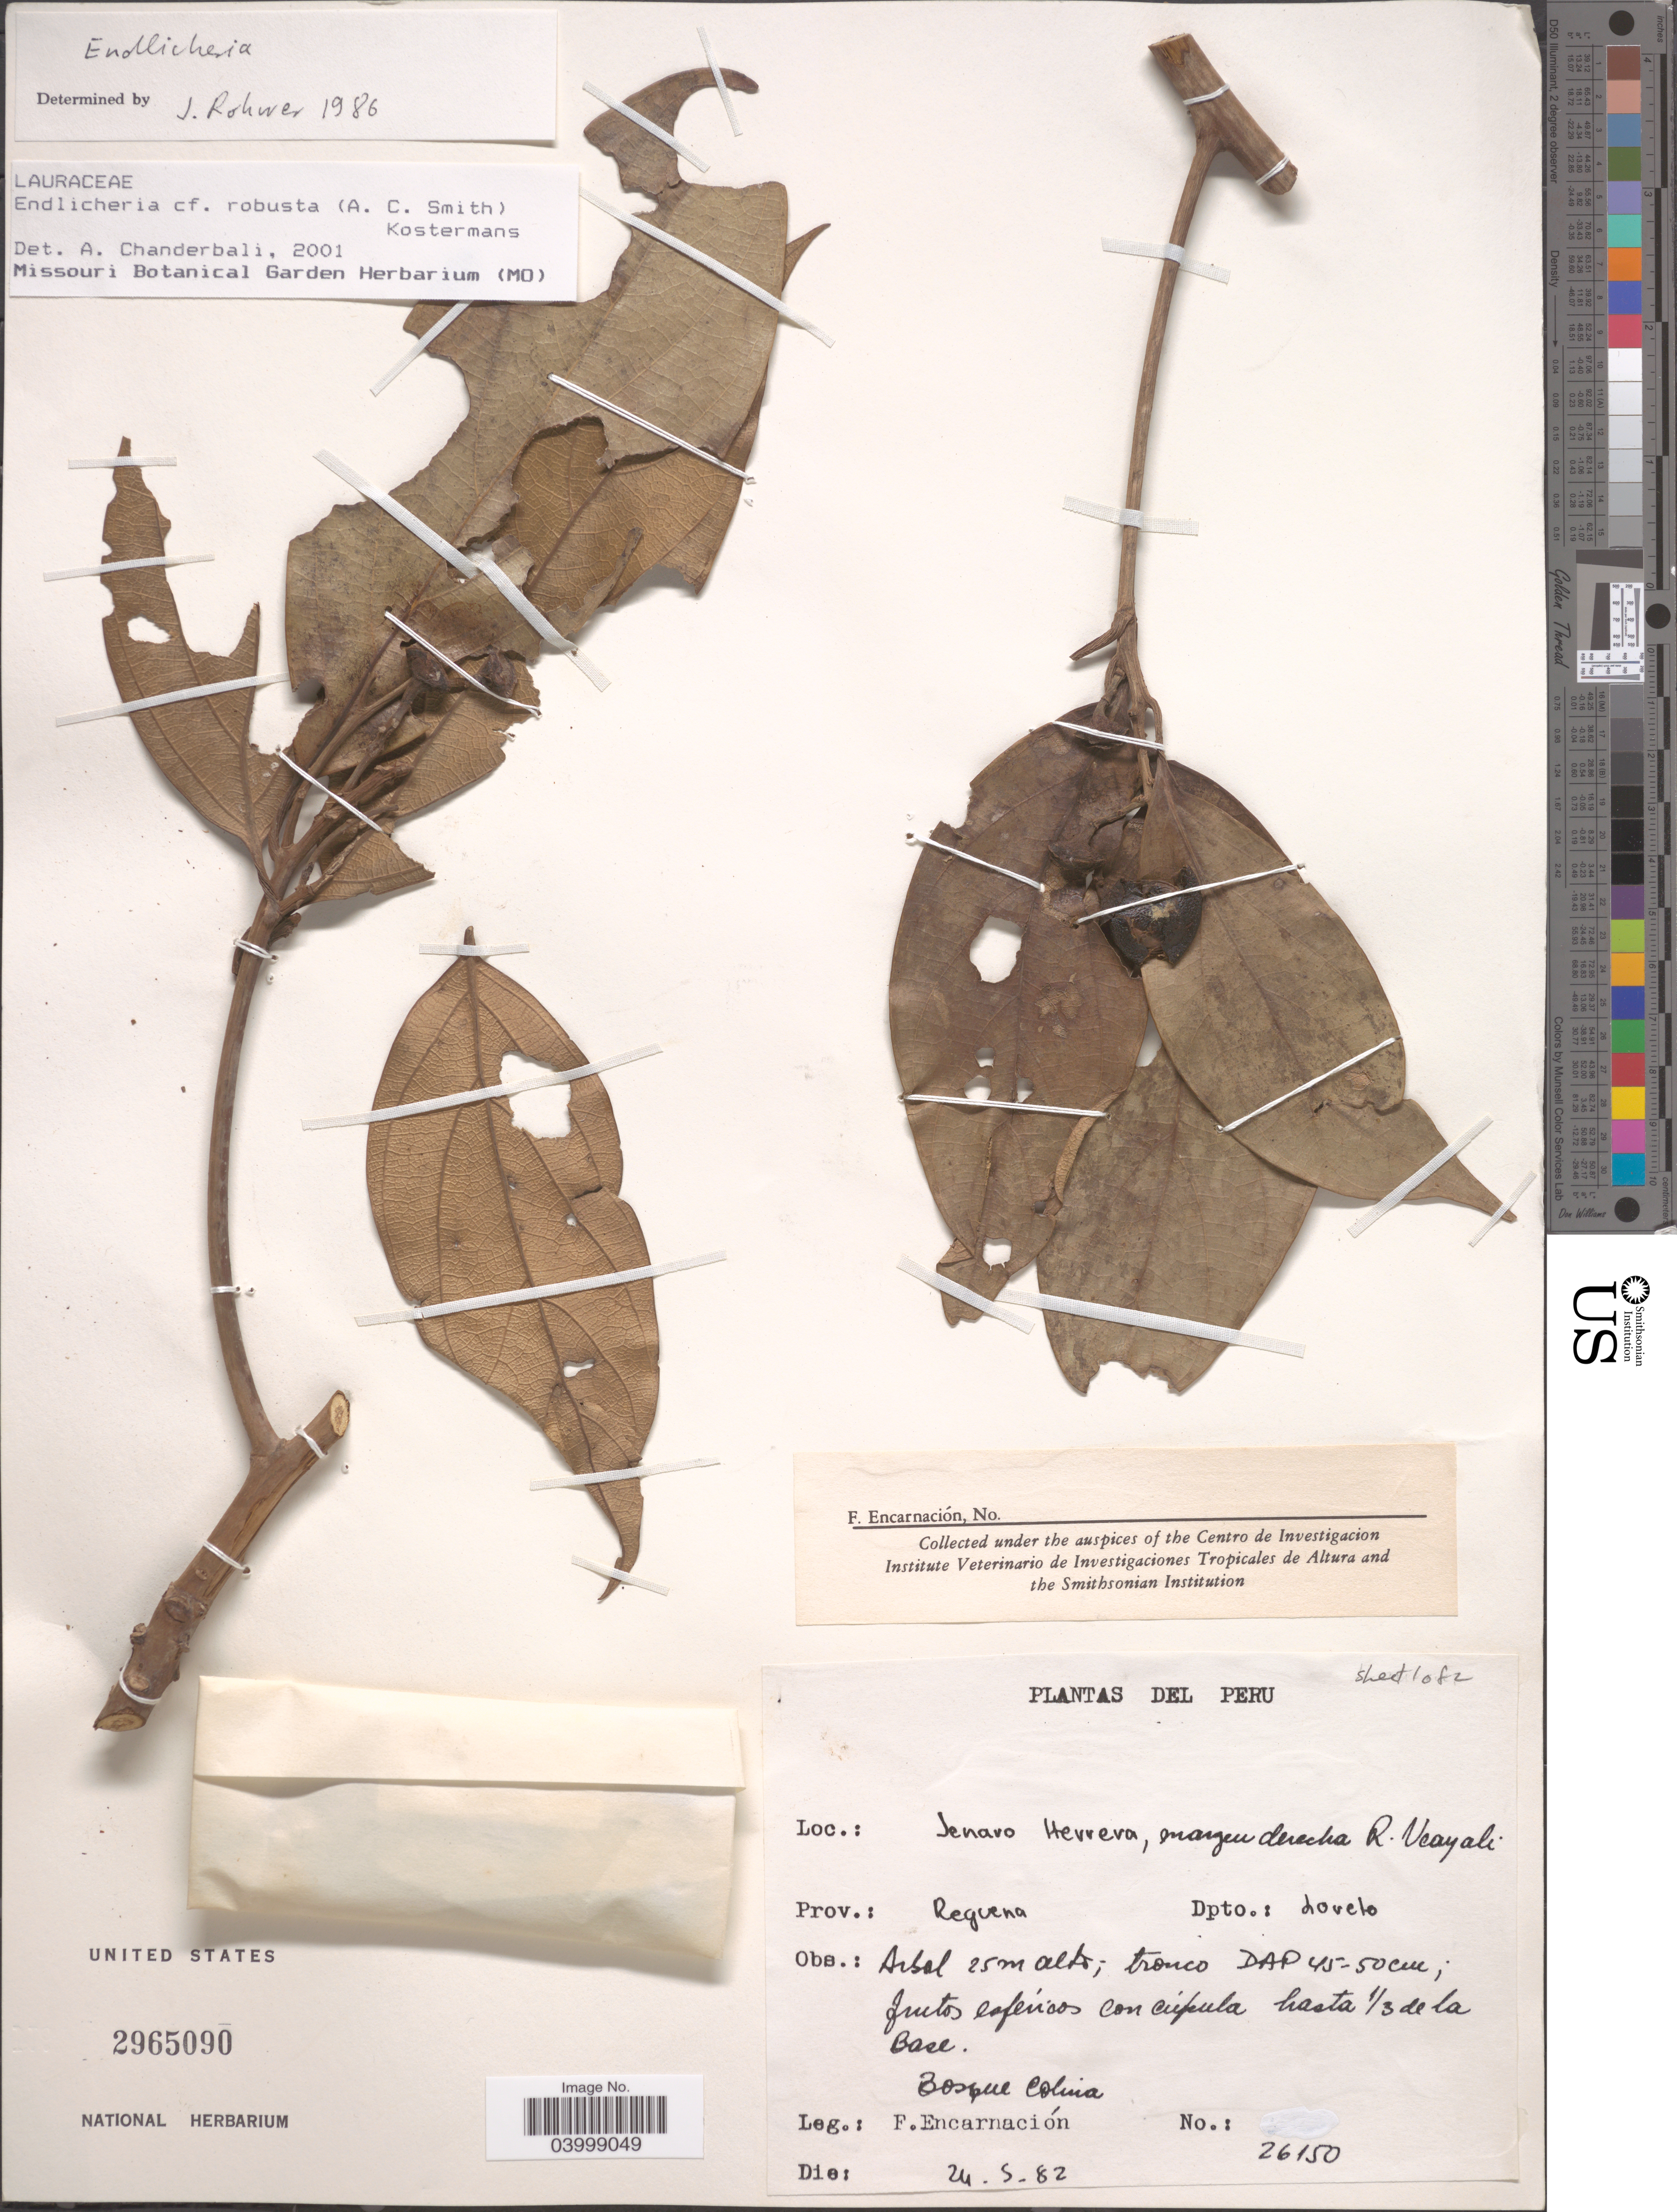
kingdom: Plantae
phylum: Tracheophyta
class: Magnoliopsida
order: Laurales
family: Lauraceae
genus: Endlicheria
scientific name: Endlicheria robusta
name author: (A.C. Sm.) Kosterm.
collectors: F. Encarnación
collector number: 26150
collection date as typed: Transcribed d/m/y: 24/5/82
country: Peru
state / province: Loreto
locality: Jenaro Herrera, margen derecha R. Ucayali. Prov. Requena. Dpto.: Loreto.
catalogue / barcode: US 2965090